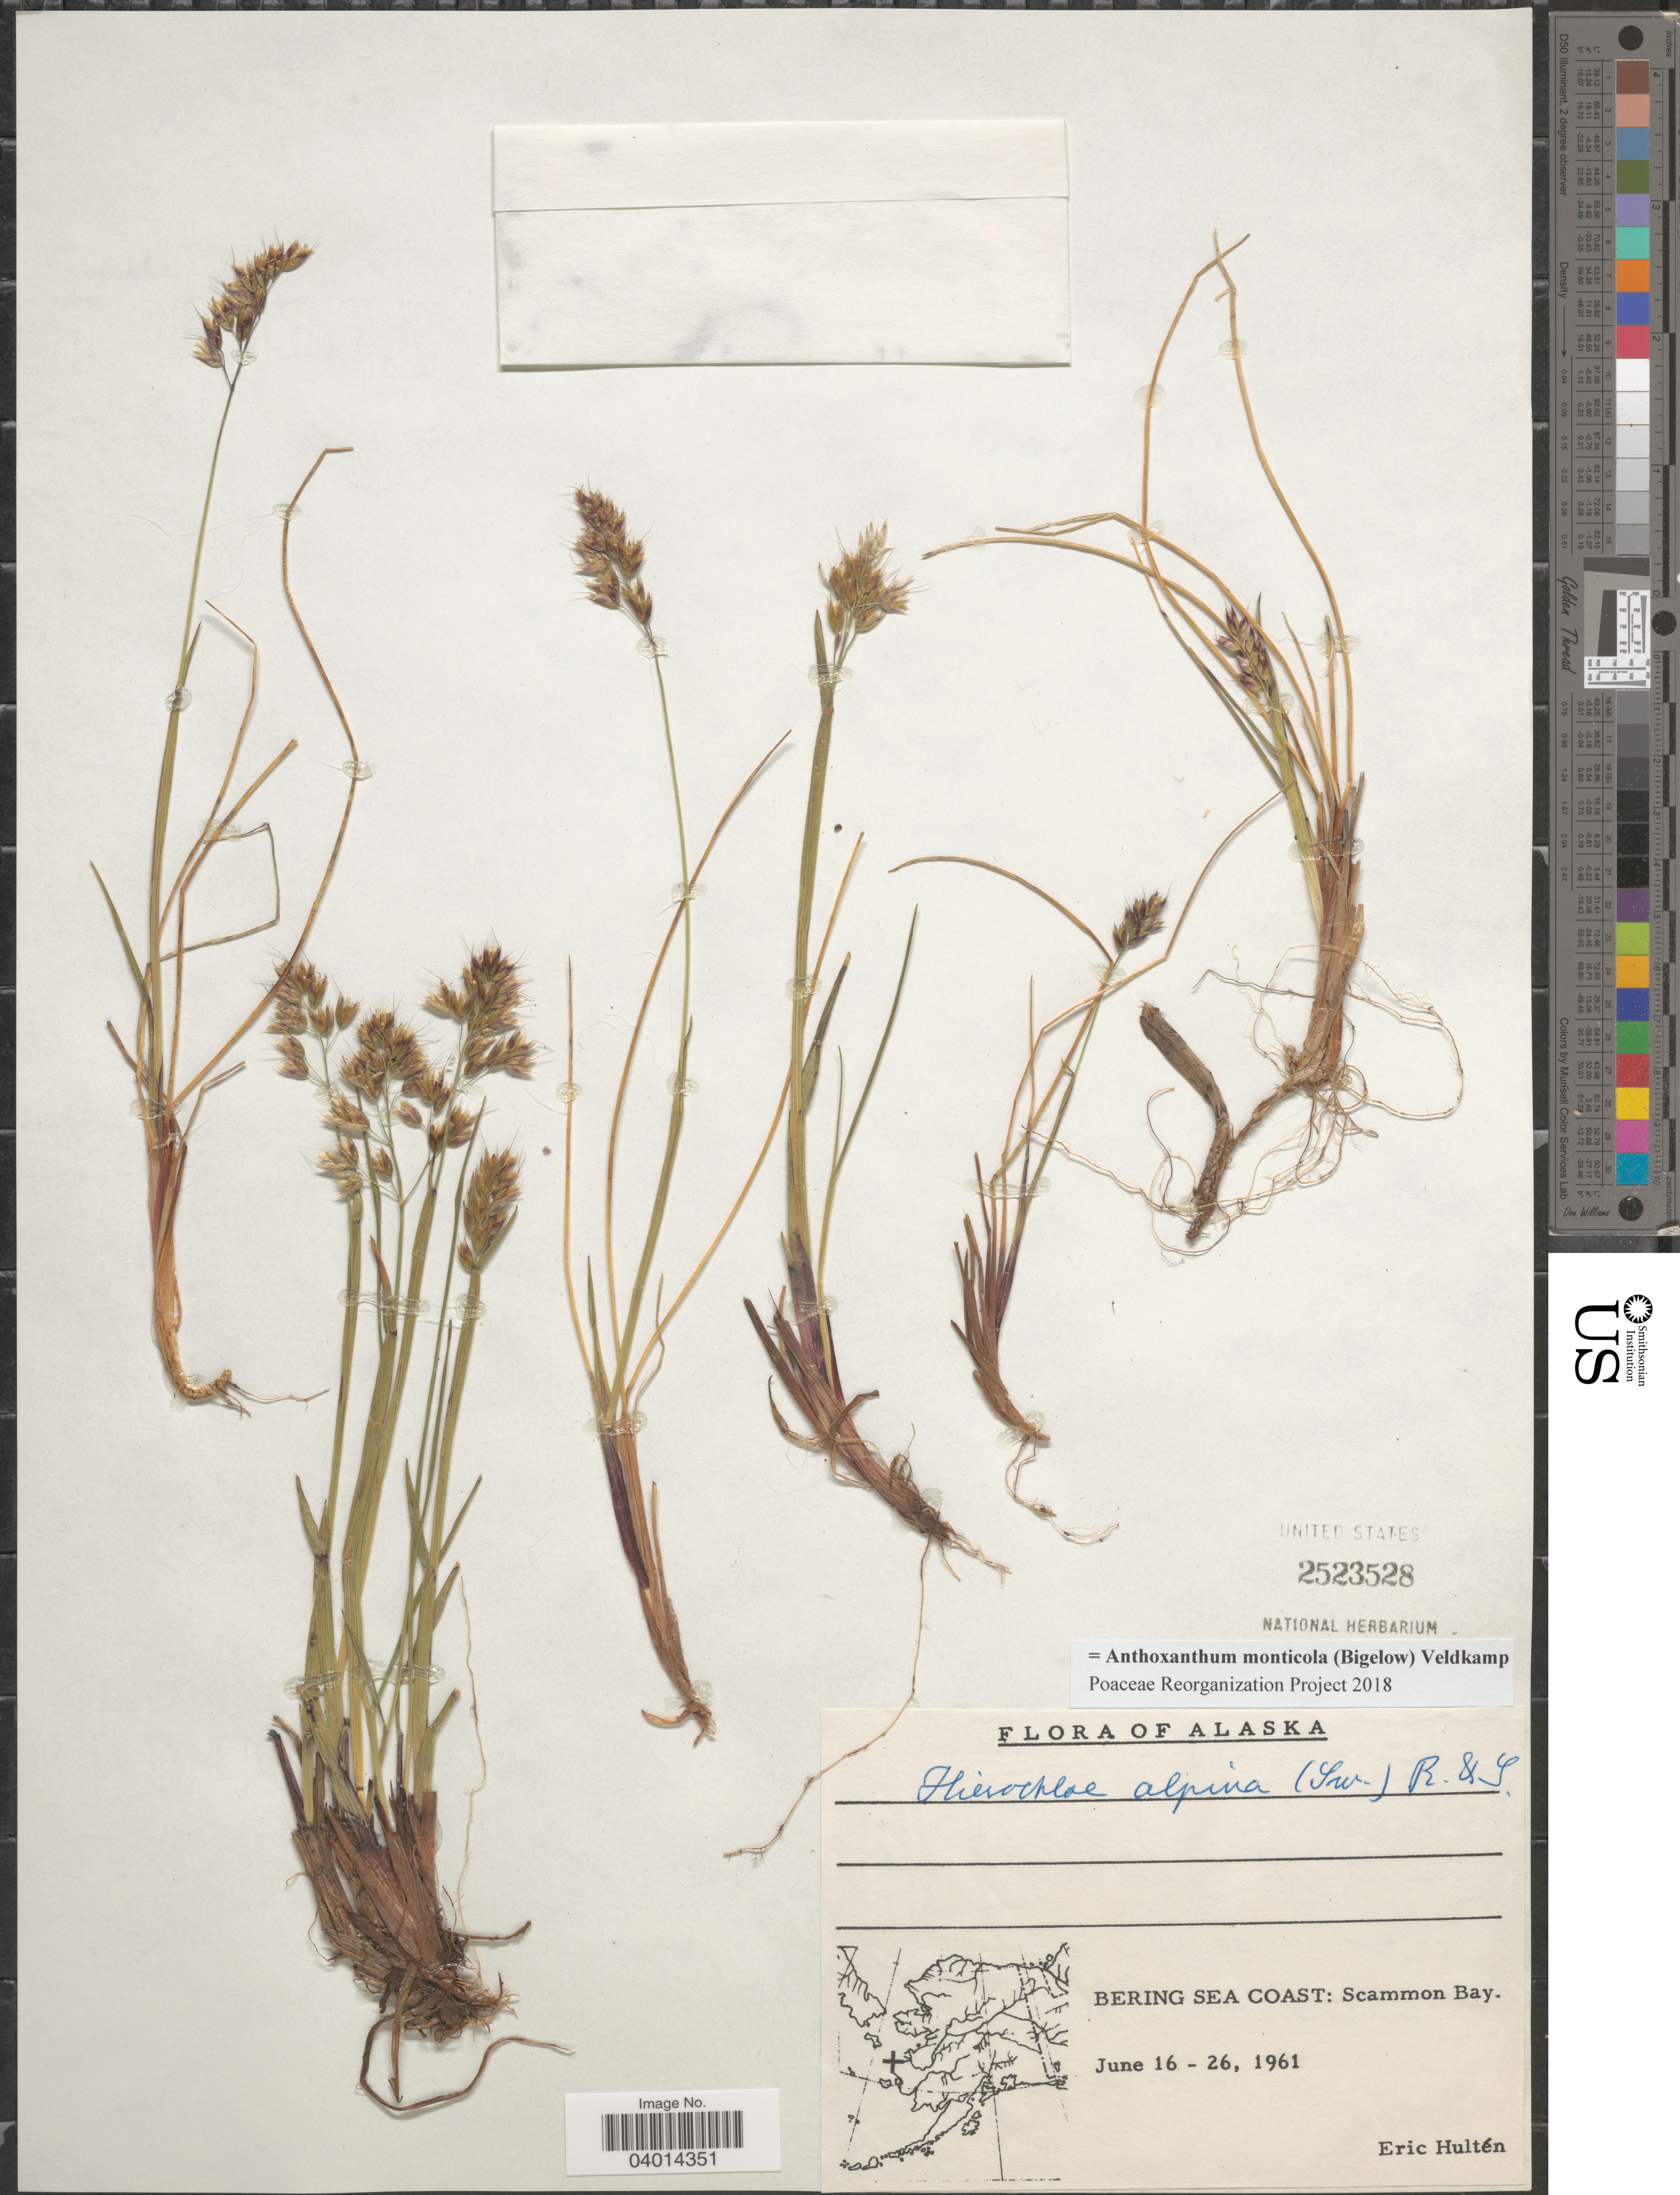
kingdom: Plantae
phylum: Tracheophyta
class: Liliopsida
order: Poales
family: Poaceae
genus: Anthoxanthum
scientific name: Anthoxanthum monticola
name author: (Bigelow) Veldkamp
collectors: E. G. Hultén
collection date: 1961-06-16/1961-06-26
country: United States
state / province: Alaska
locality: Bering Sea Coast: Scammon Bay.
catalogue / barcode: US 2523528